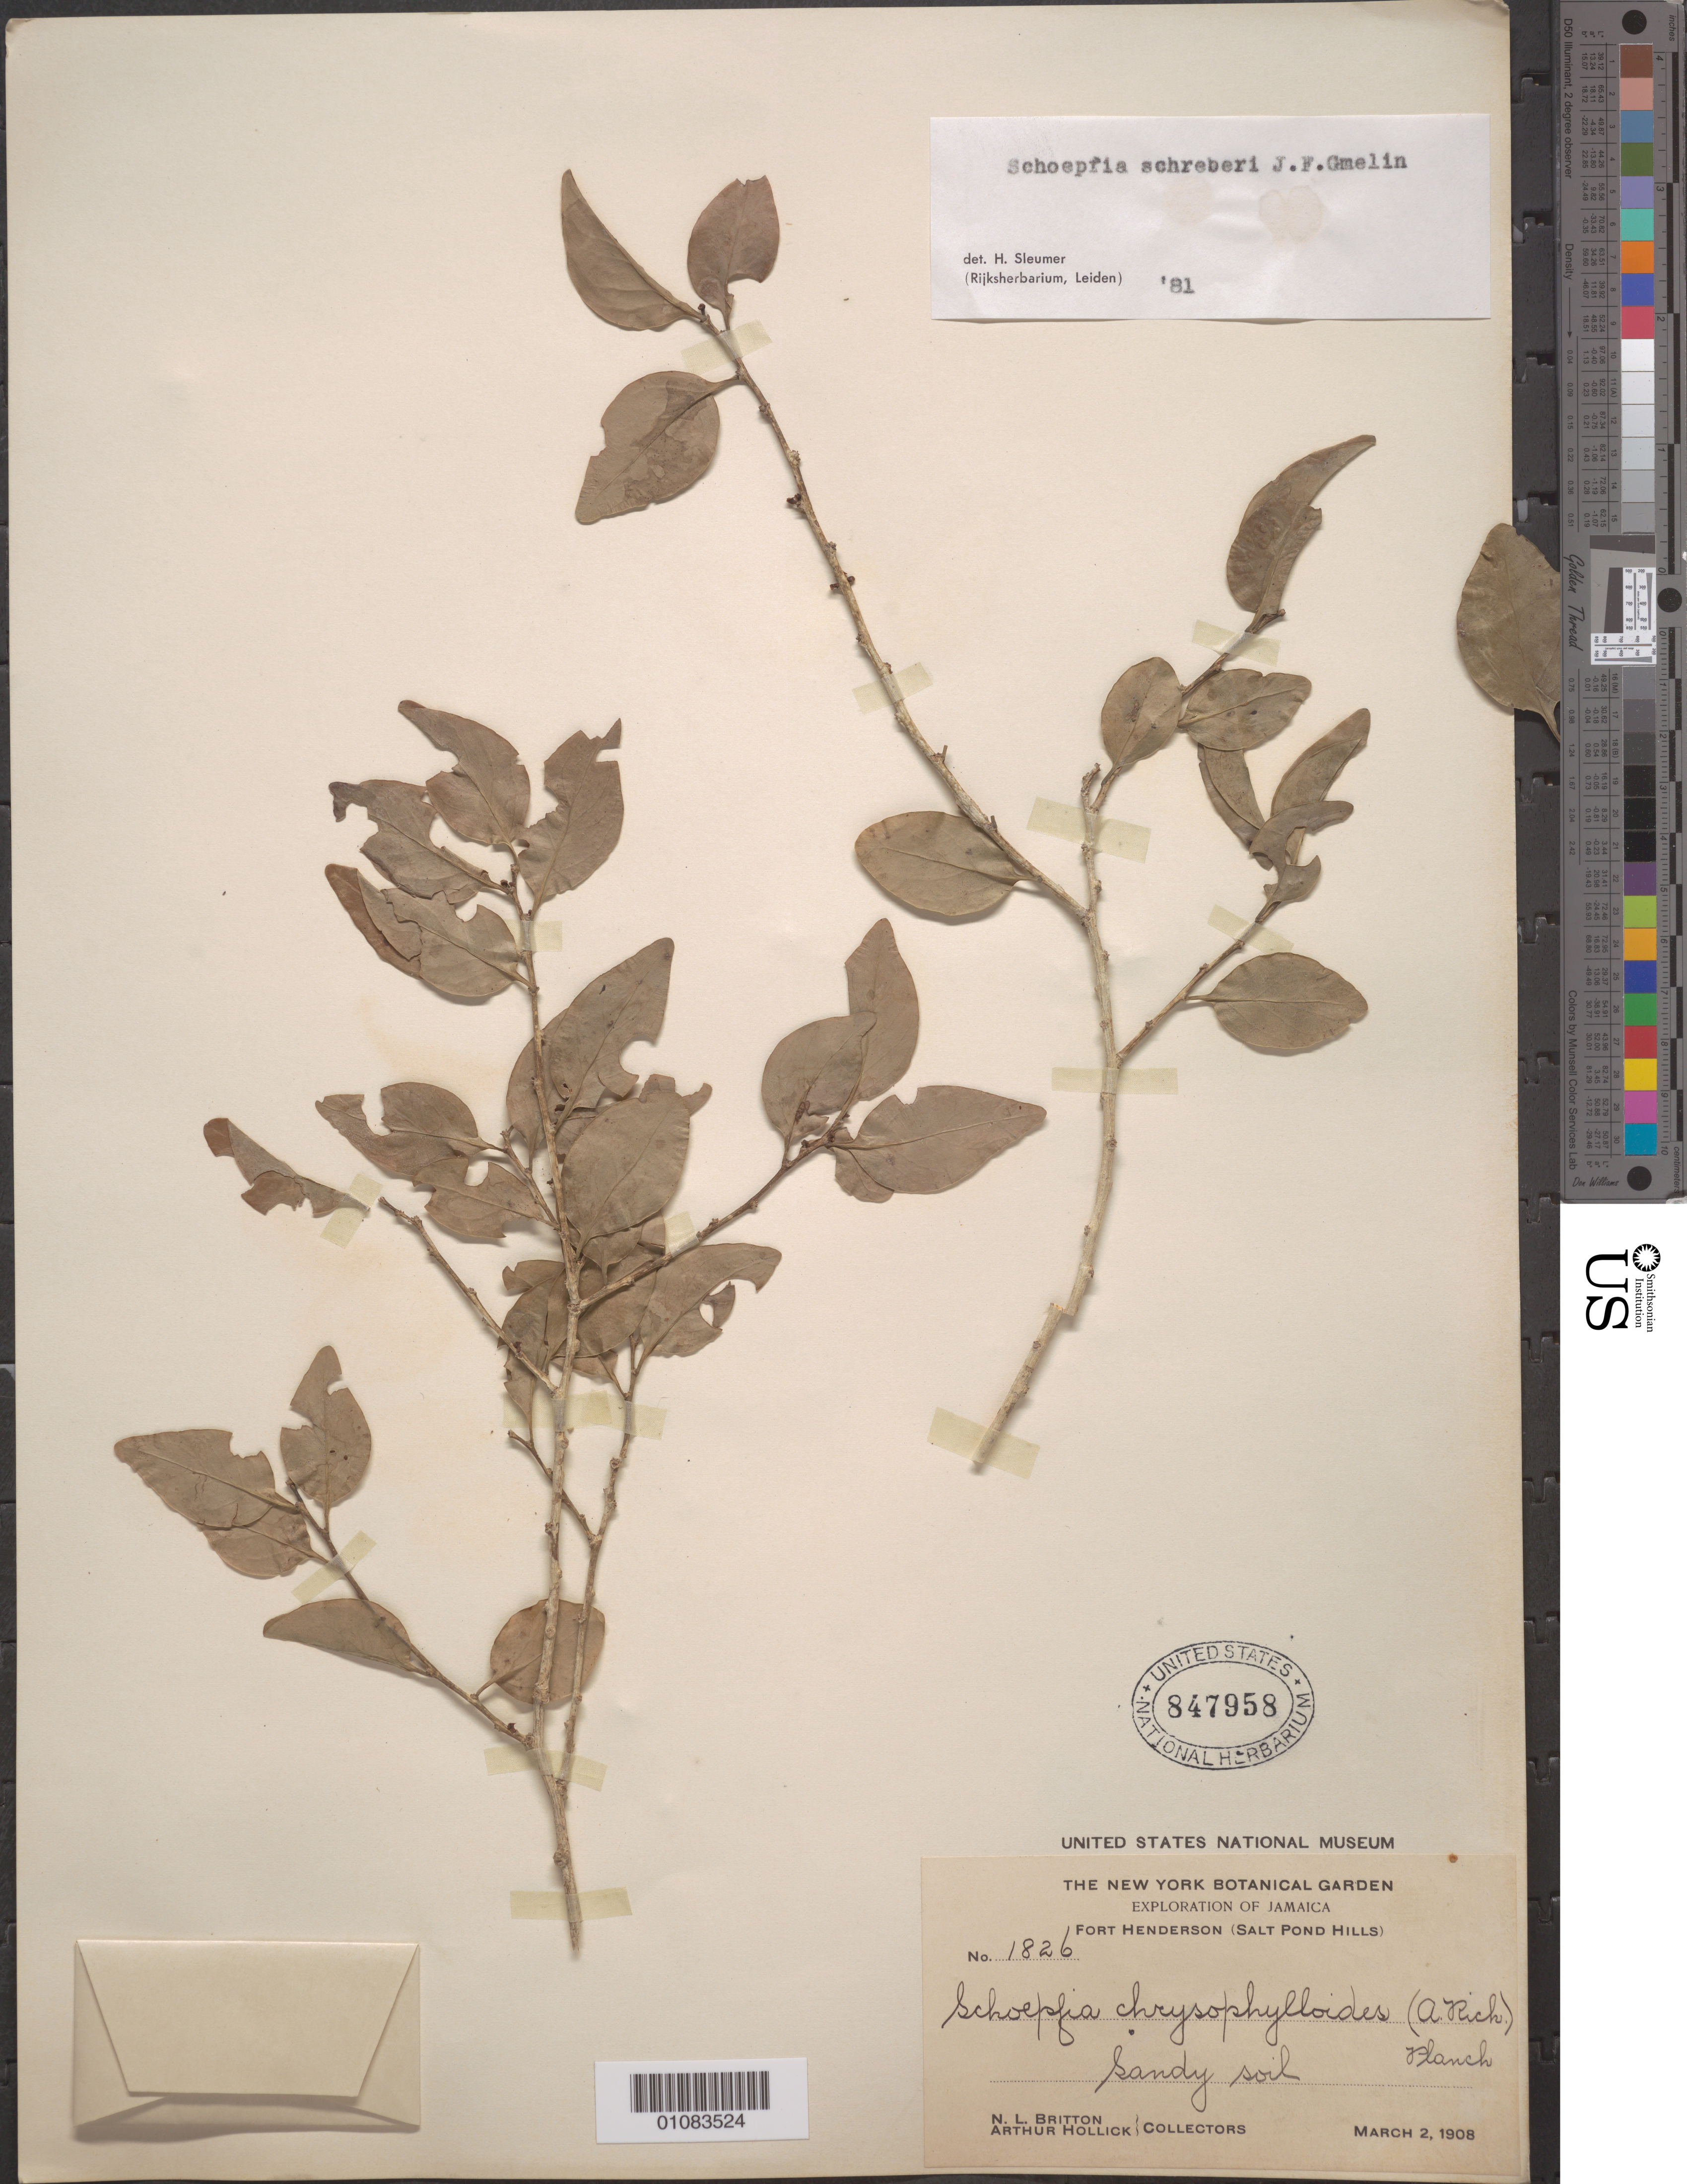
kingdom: Plantae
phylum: Tracheophyta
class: Magnoliopsida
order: Santalales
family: Schoepfiaceae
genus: Schoepfia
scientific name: Schoepfia schreberi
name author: J.F. Gmel.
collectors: N. Britton & A. Hollick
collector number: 1826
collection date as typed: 02 Mar 1908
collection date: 1908-03-02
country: Jamaica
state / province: Saint Catherine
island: Jamaica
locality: Fort Henderson (Salt Pond Hills)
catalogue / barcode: US 847958